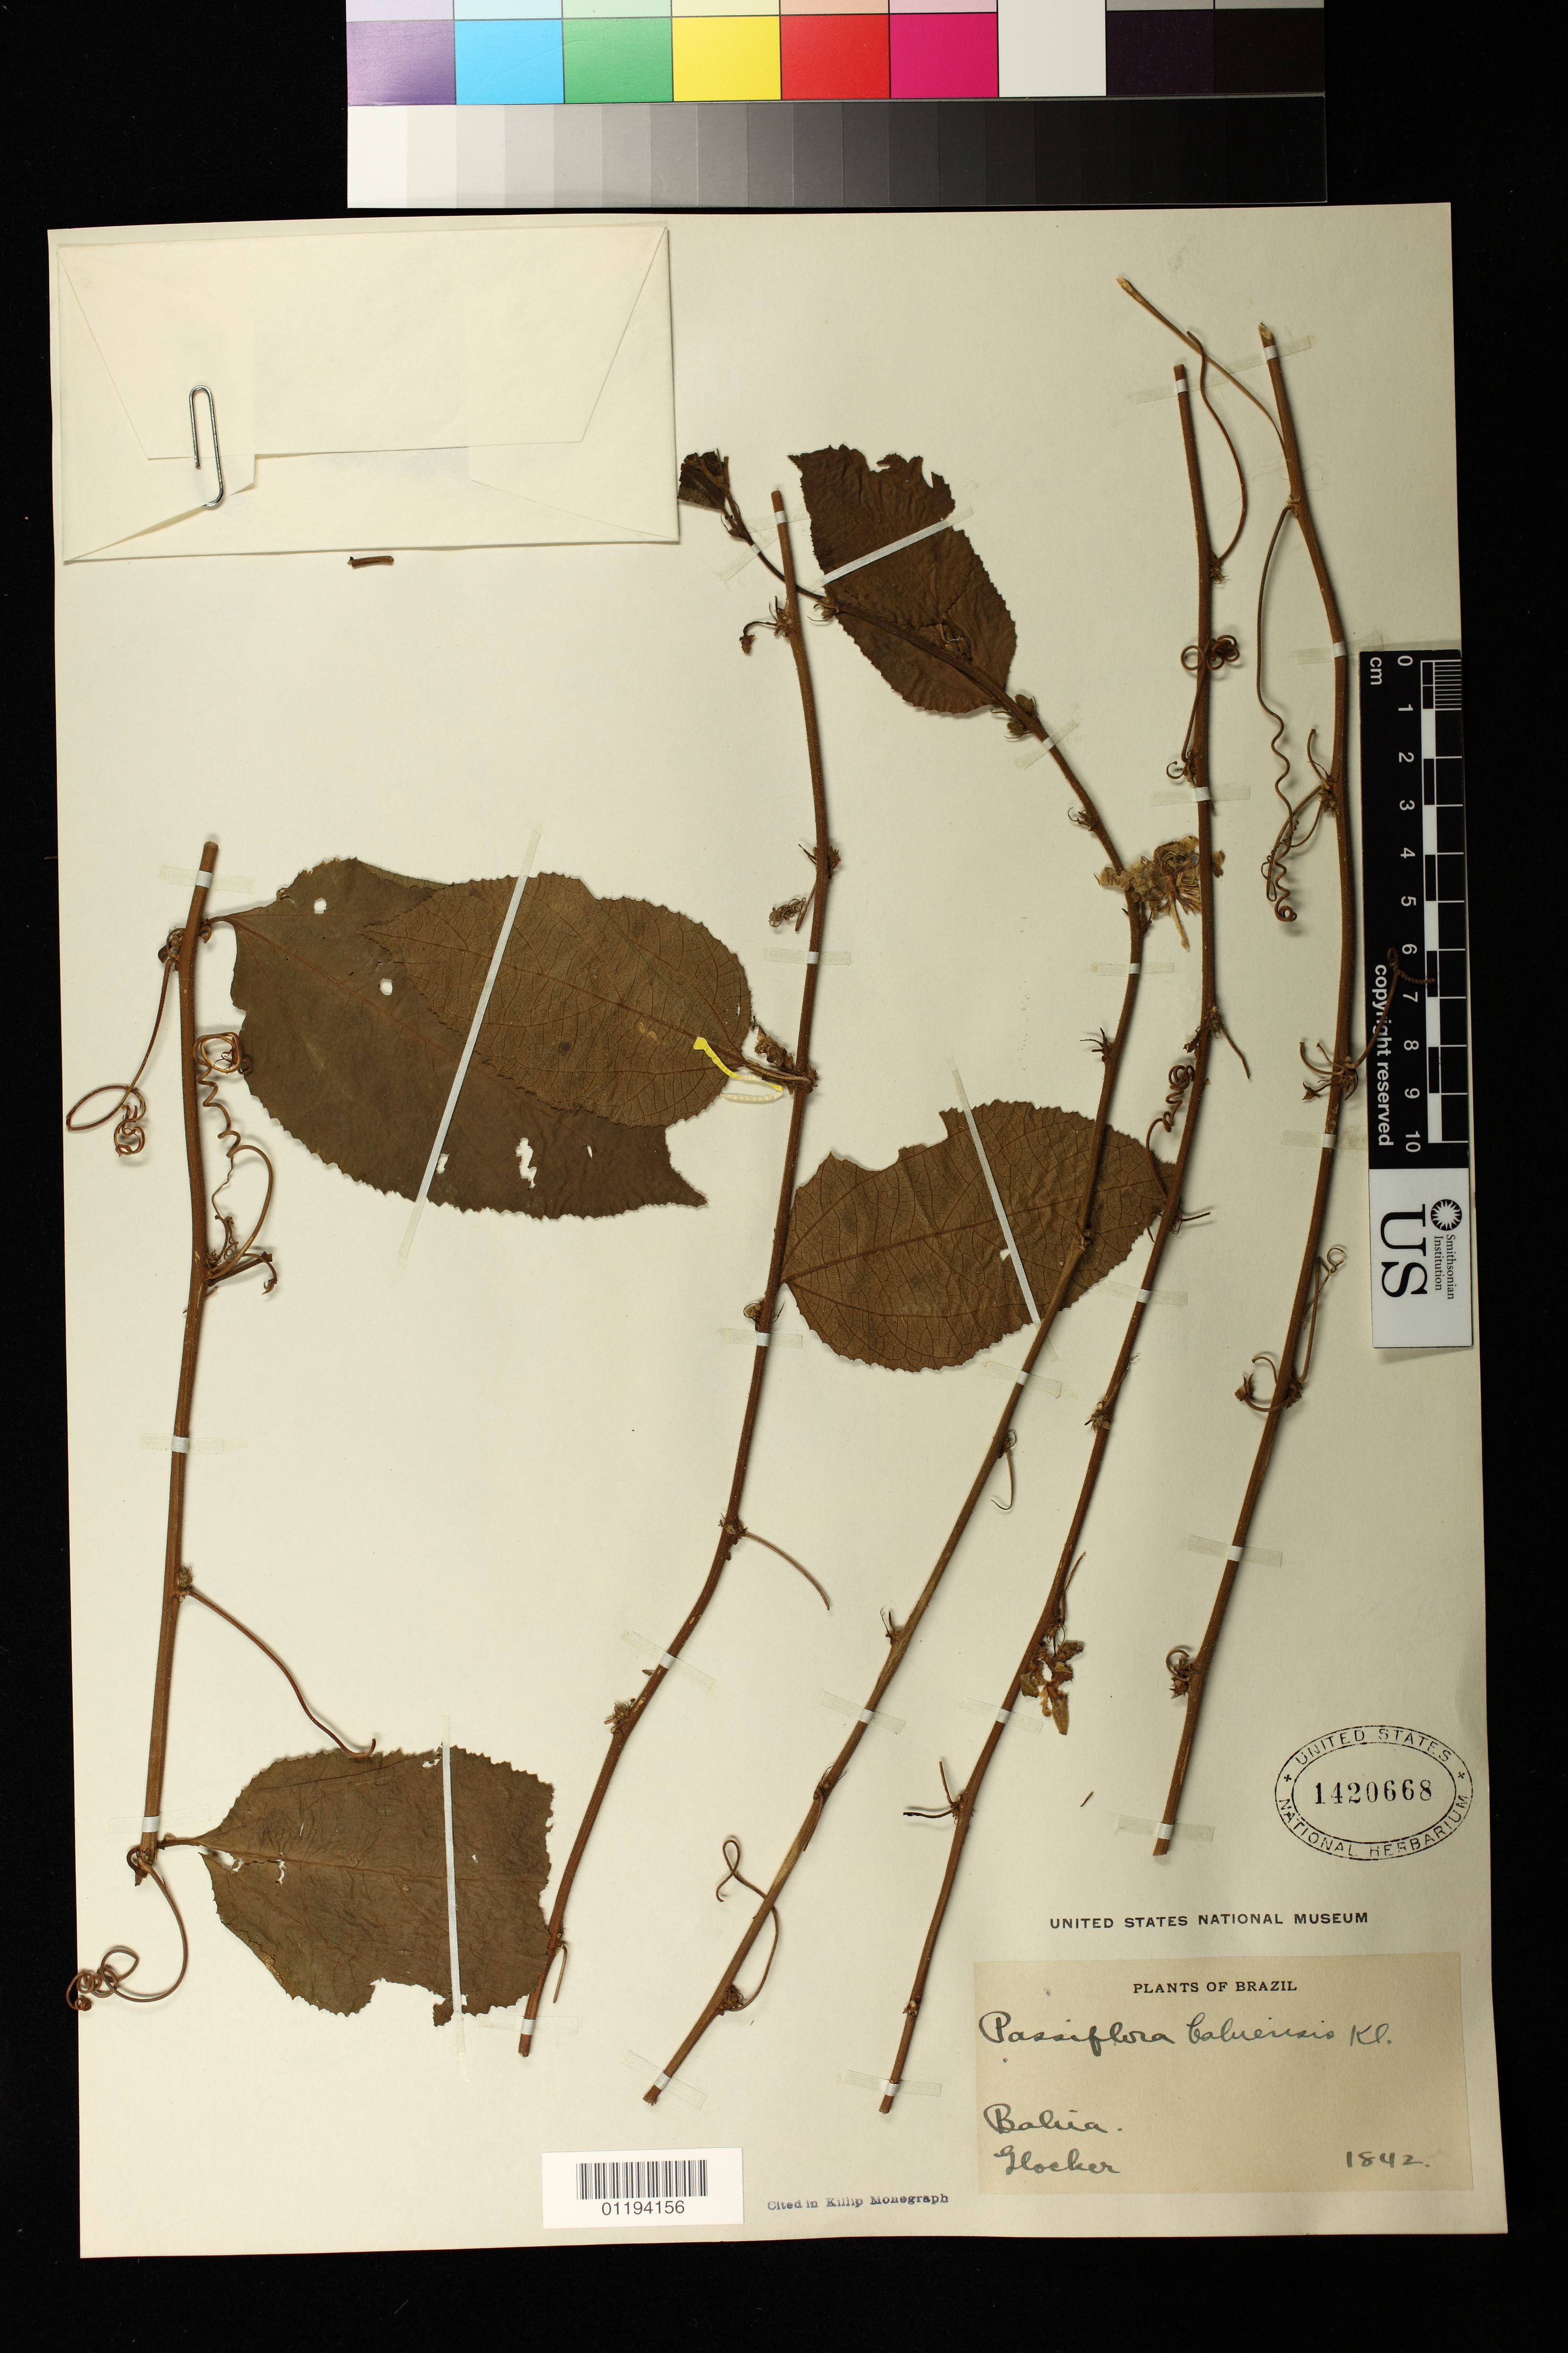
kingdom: Plantae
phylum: Tracheophyta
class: Magnoliopsida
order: Malpighiales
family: Passifloraceae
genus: Passiflora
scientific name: Passiflora bahiensis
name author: Klotzsch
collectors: -- Glocker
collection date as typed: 1842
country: Brazil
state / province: Bahía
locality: Bahia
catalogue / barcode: US 1420668